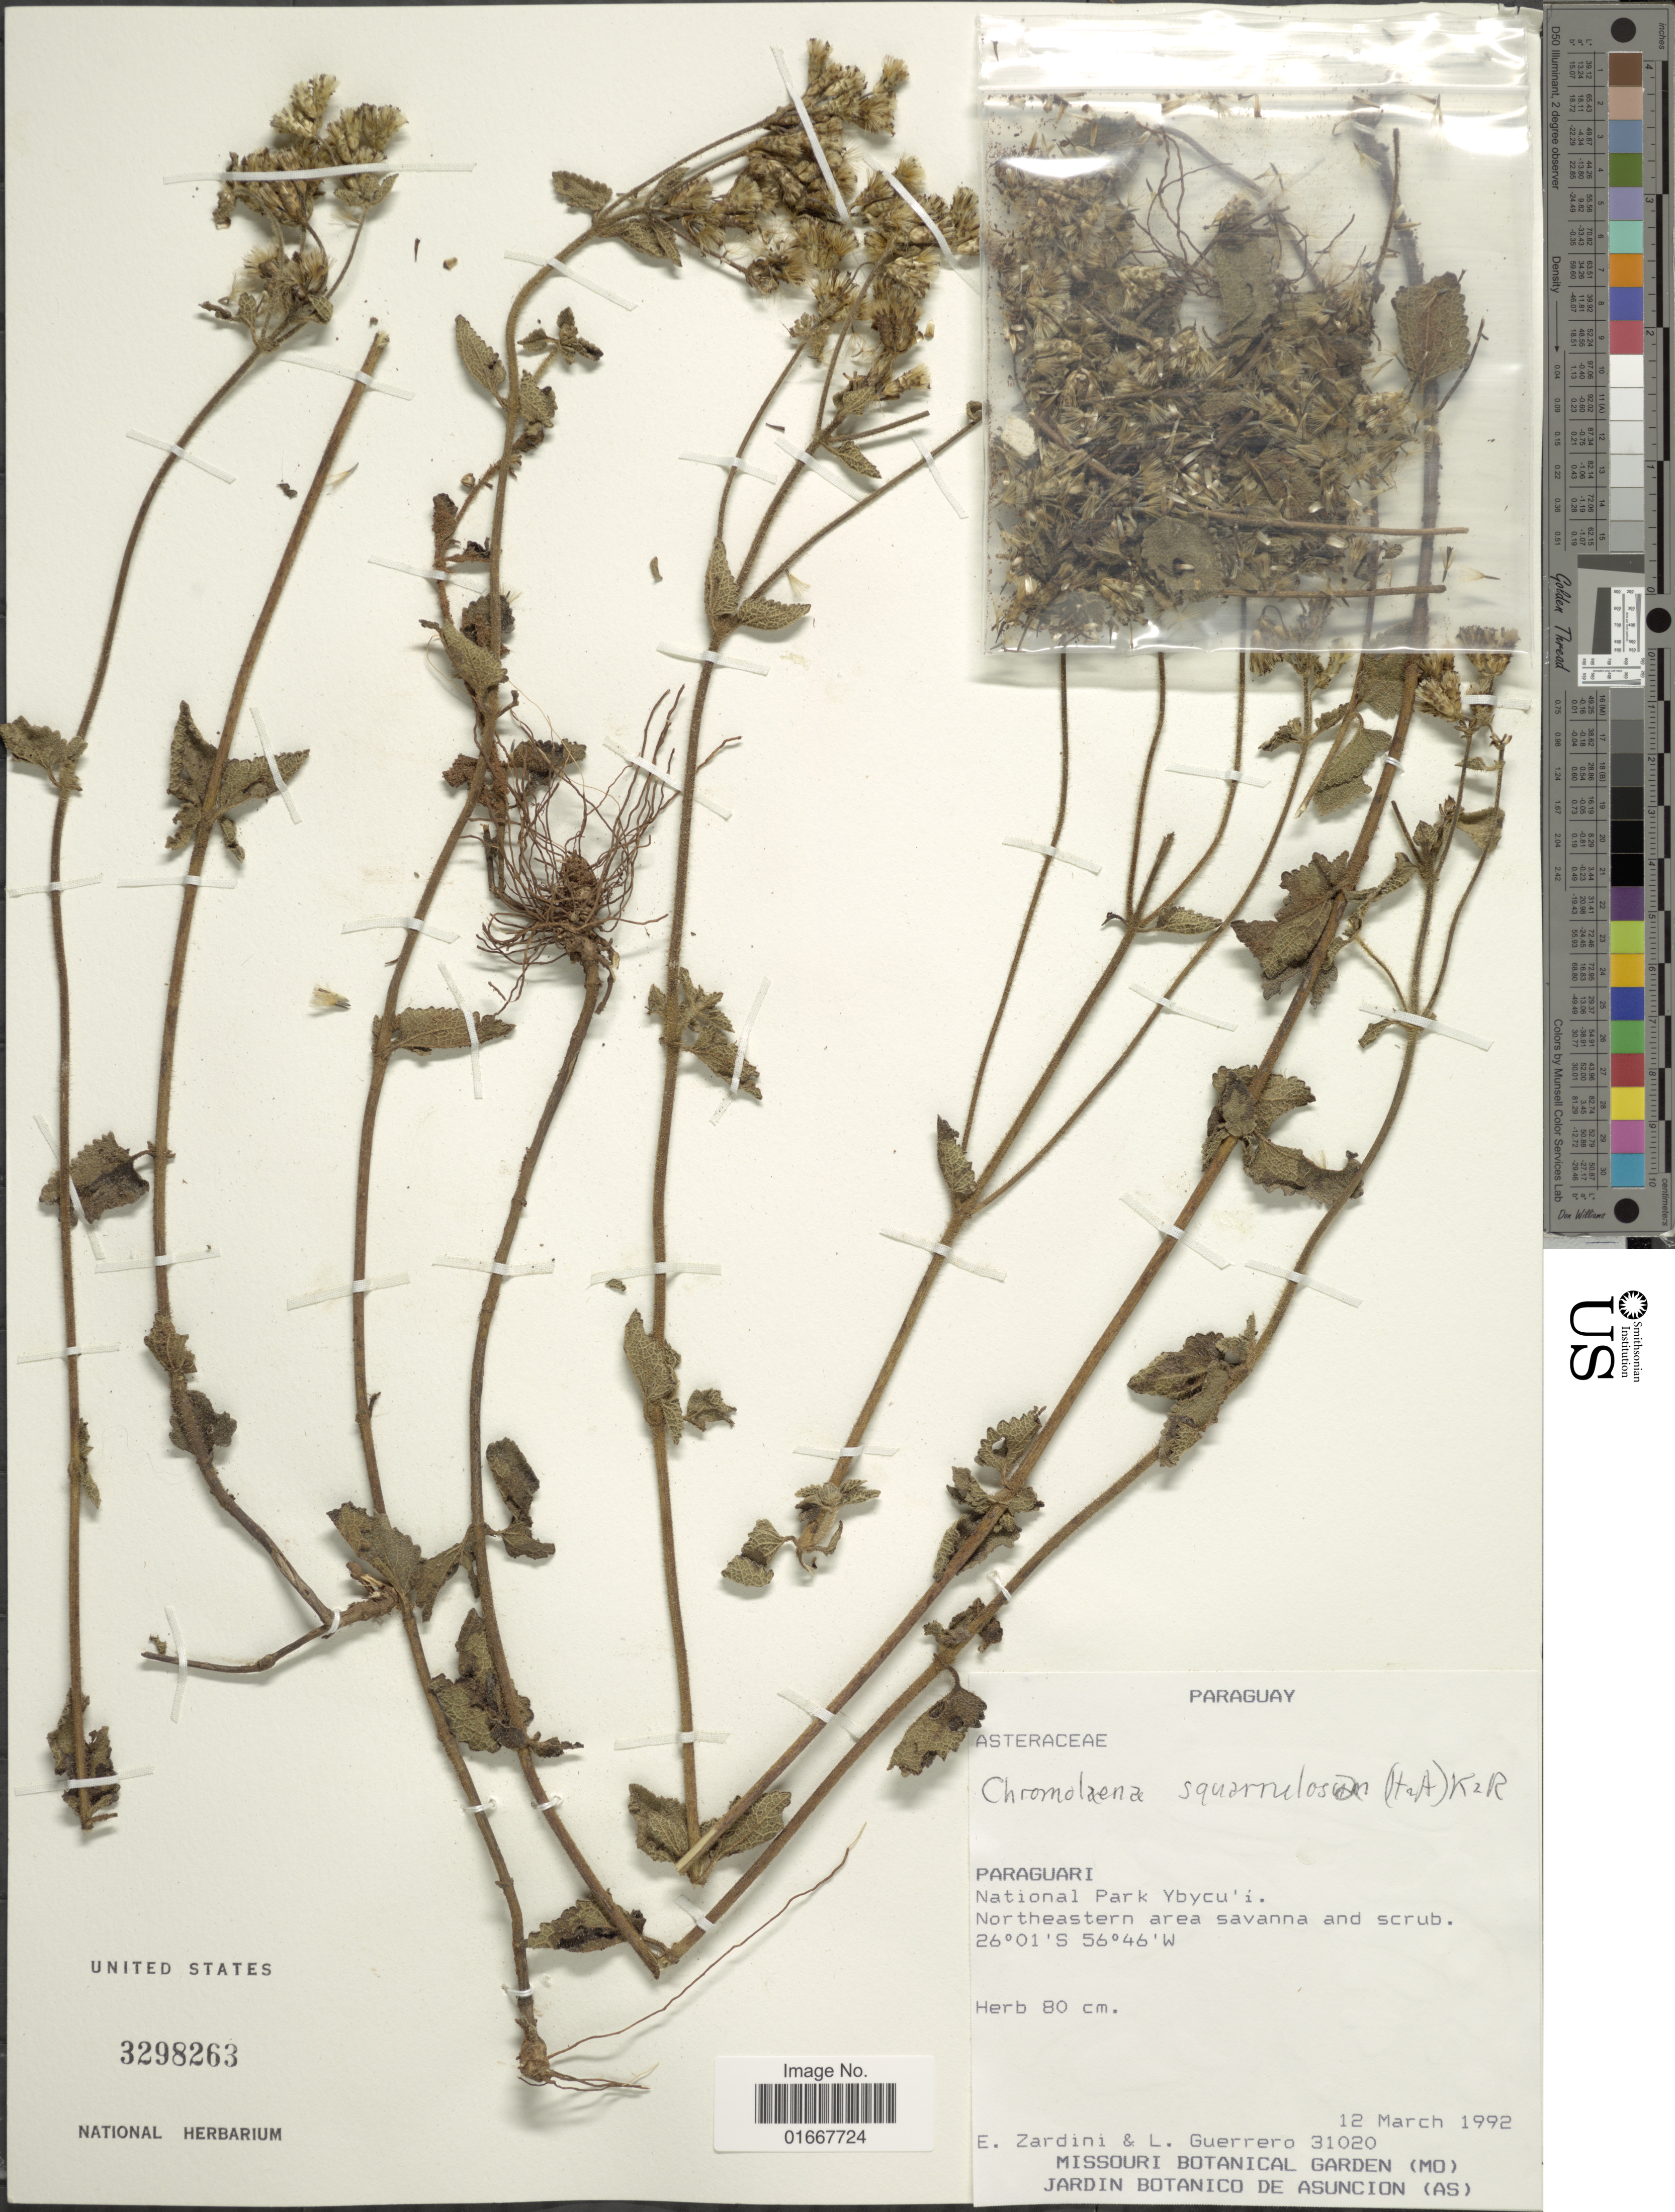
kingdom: Plantae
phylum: Tracheophyta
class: Magnoliopsida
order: Asterales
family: Asteraceae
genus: Chromolaena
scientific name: Chromolaena squarrulosa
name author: (Hook. & Arn.) R.M. King & H. Rob.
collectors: E. M. Zardini & L. Guerrero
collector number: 31020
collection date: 1992-03-12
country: Paraguay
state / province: Paraguari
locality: National Park Ybycu'í. Northeastern area savanna and scrub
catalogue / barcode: US 3298263